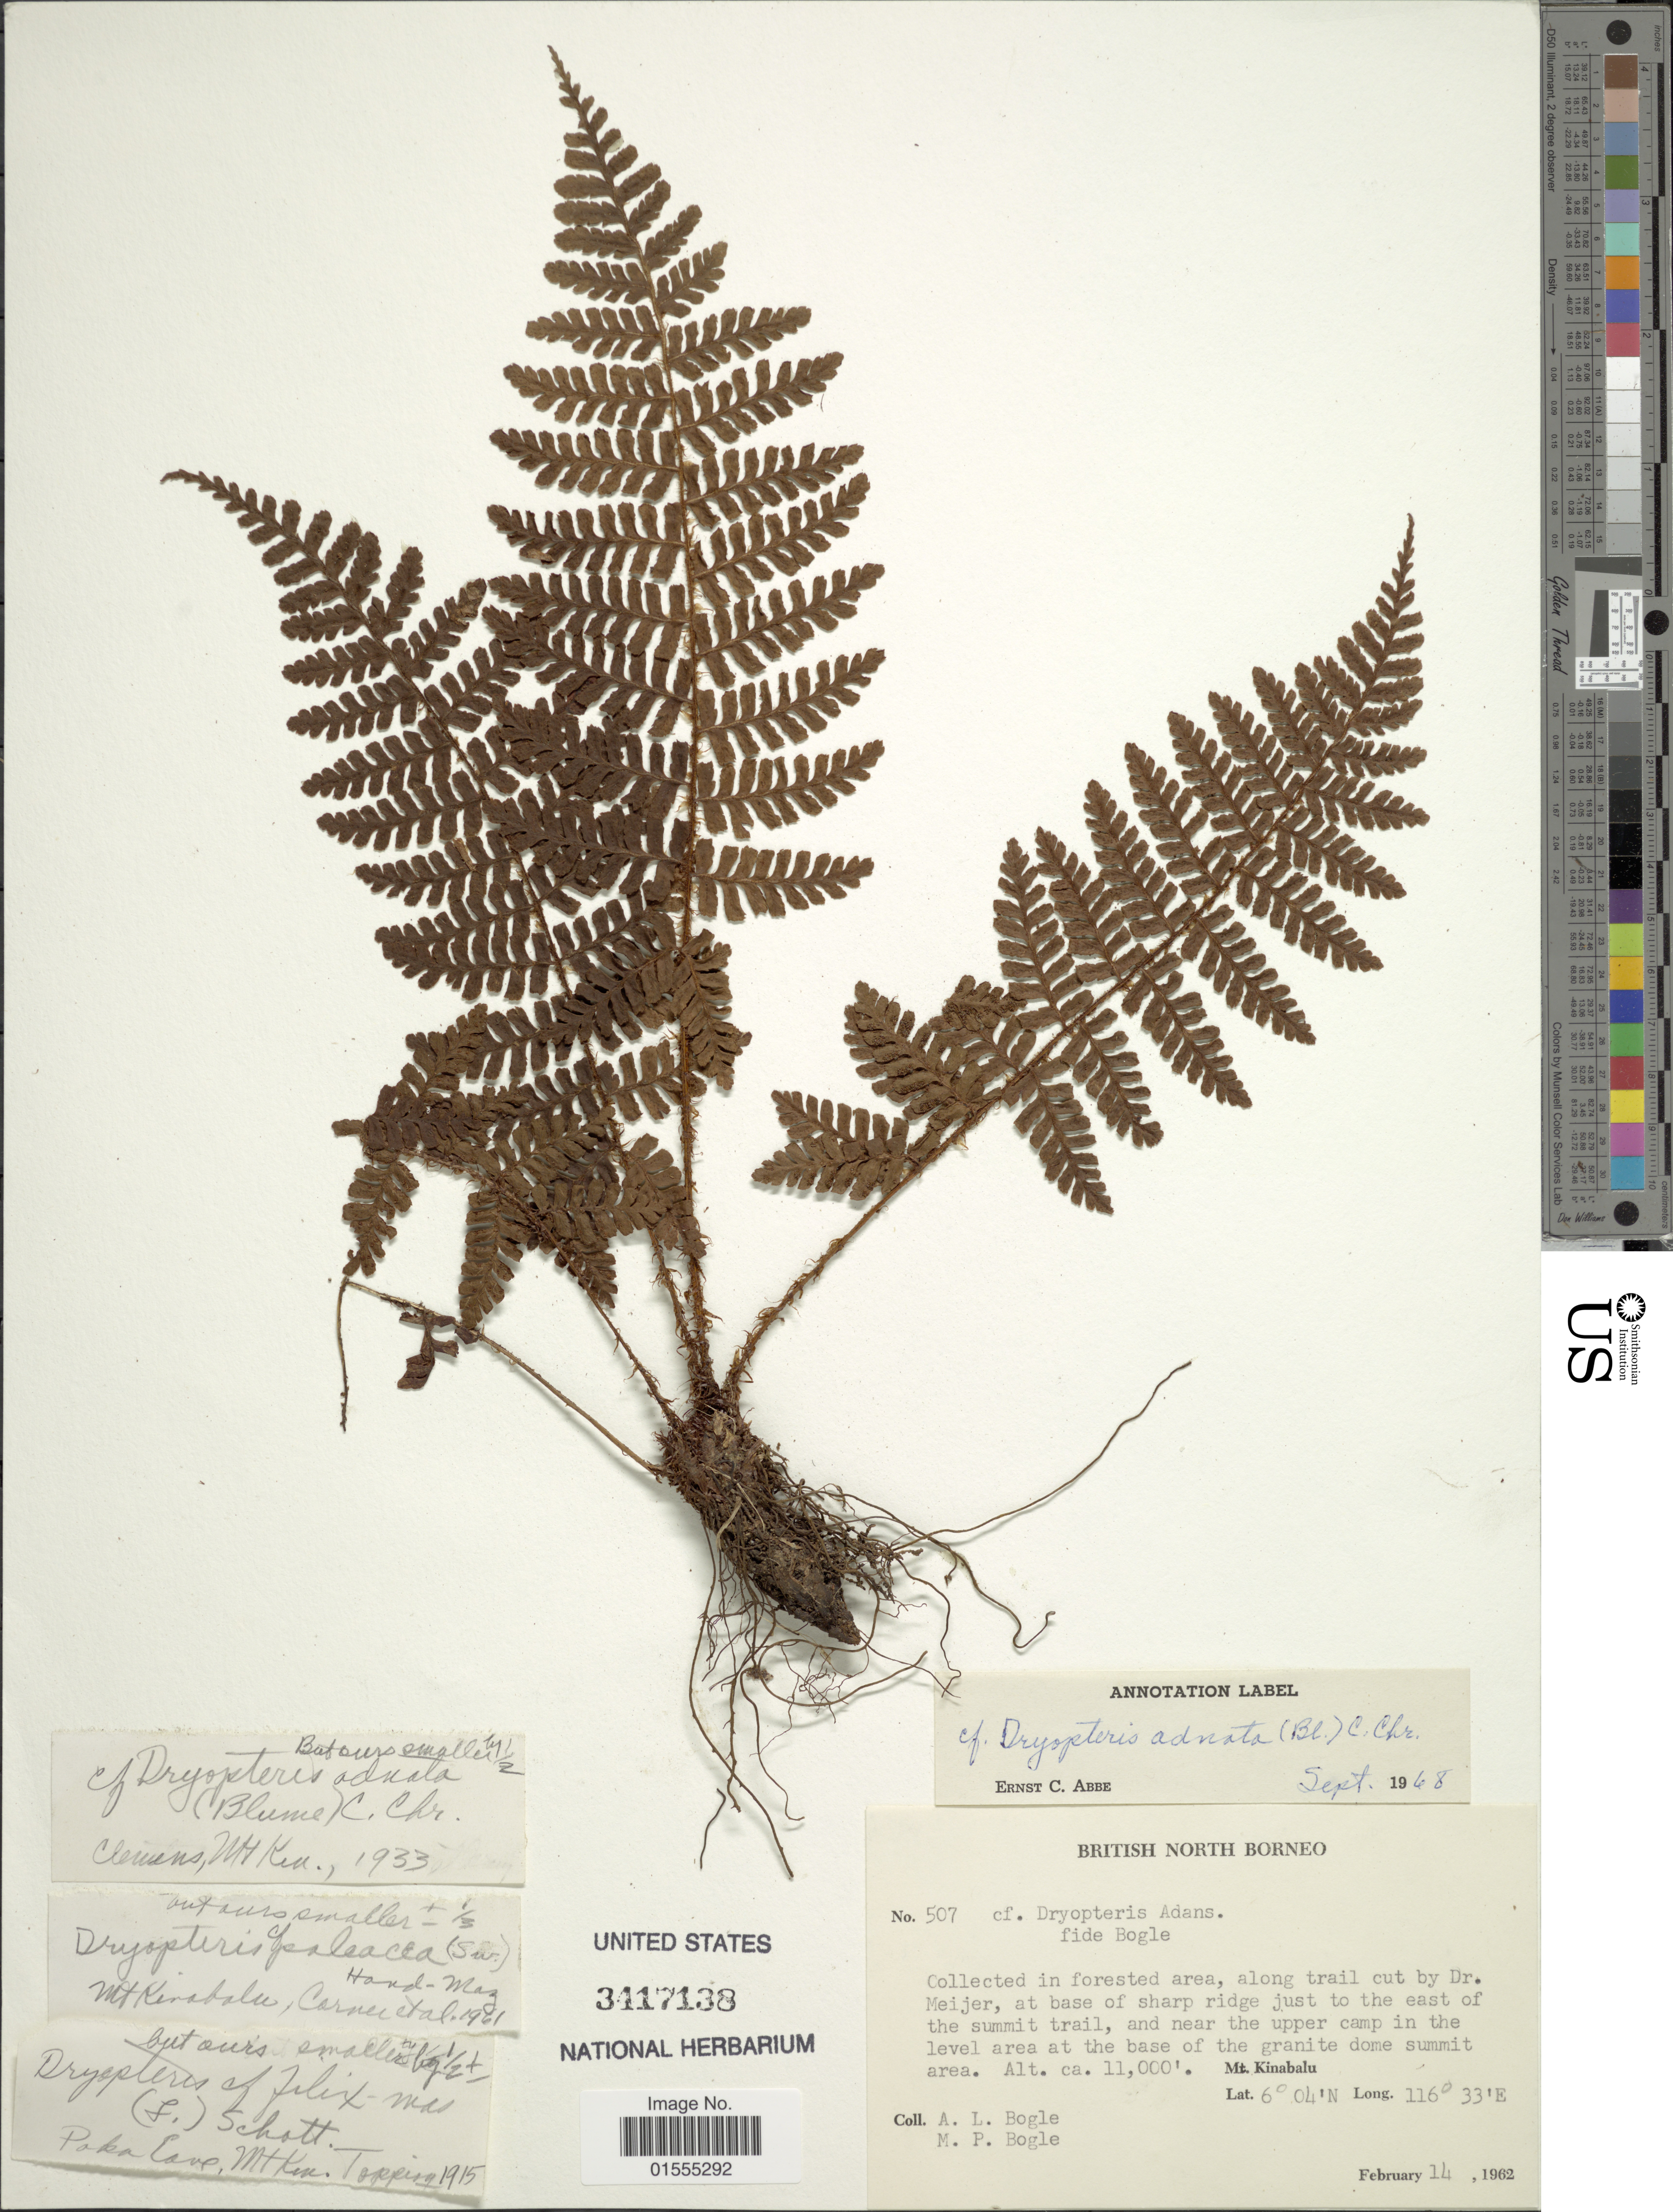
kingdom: Plantae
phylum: Tracheophyta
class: Polypodiopsida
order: Polypodiales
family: Dryopteridaceae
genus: Dryopteris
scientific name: Dryopteris filix-mas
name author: (L.) Schott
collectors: Bogle, A.L. & M. Bogle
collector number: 507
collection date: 1962-02-14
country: Malaysia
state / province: Sabah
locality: British North Borneo, Mt Kinabalu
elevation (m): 3353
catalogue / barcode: US 3417138